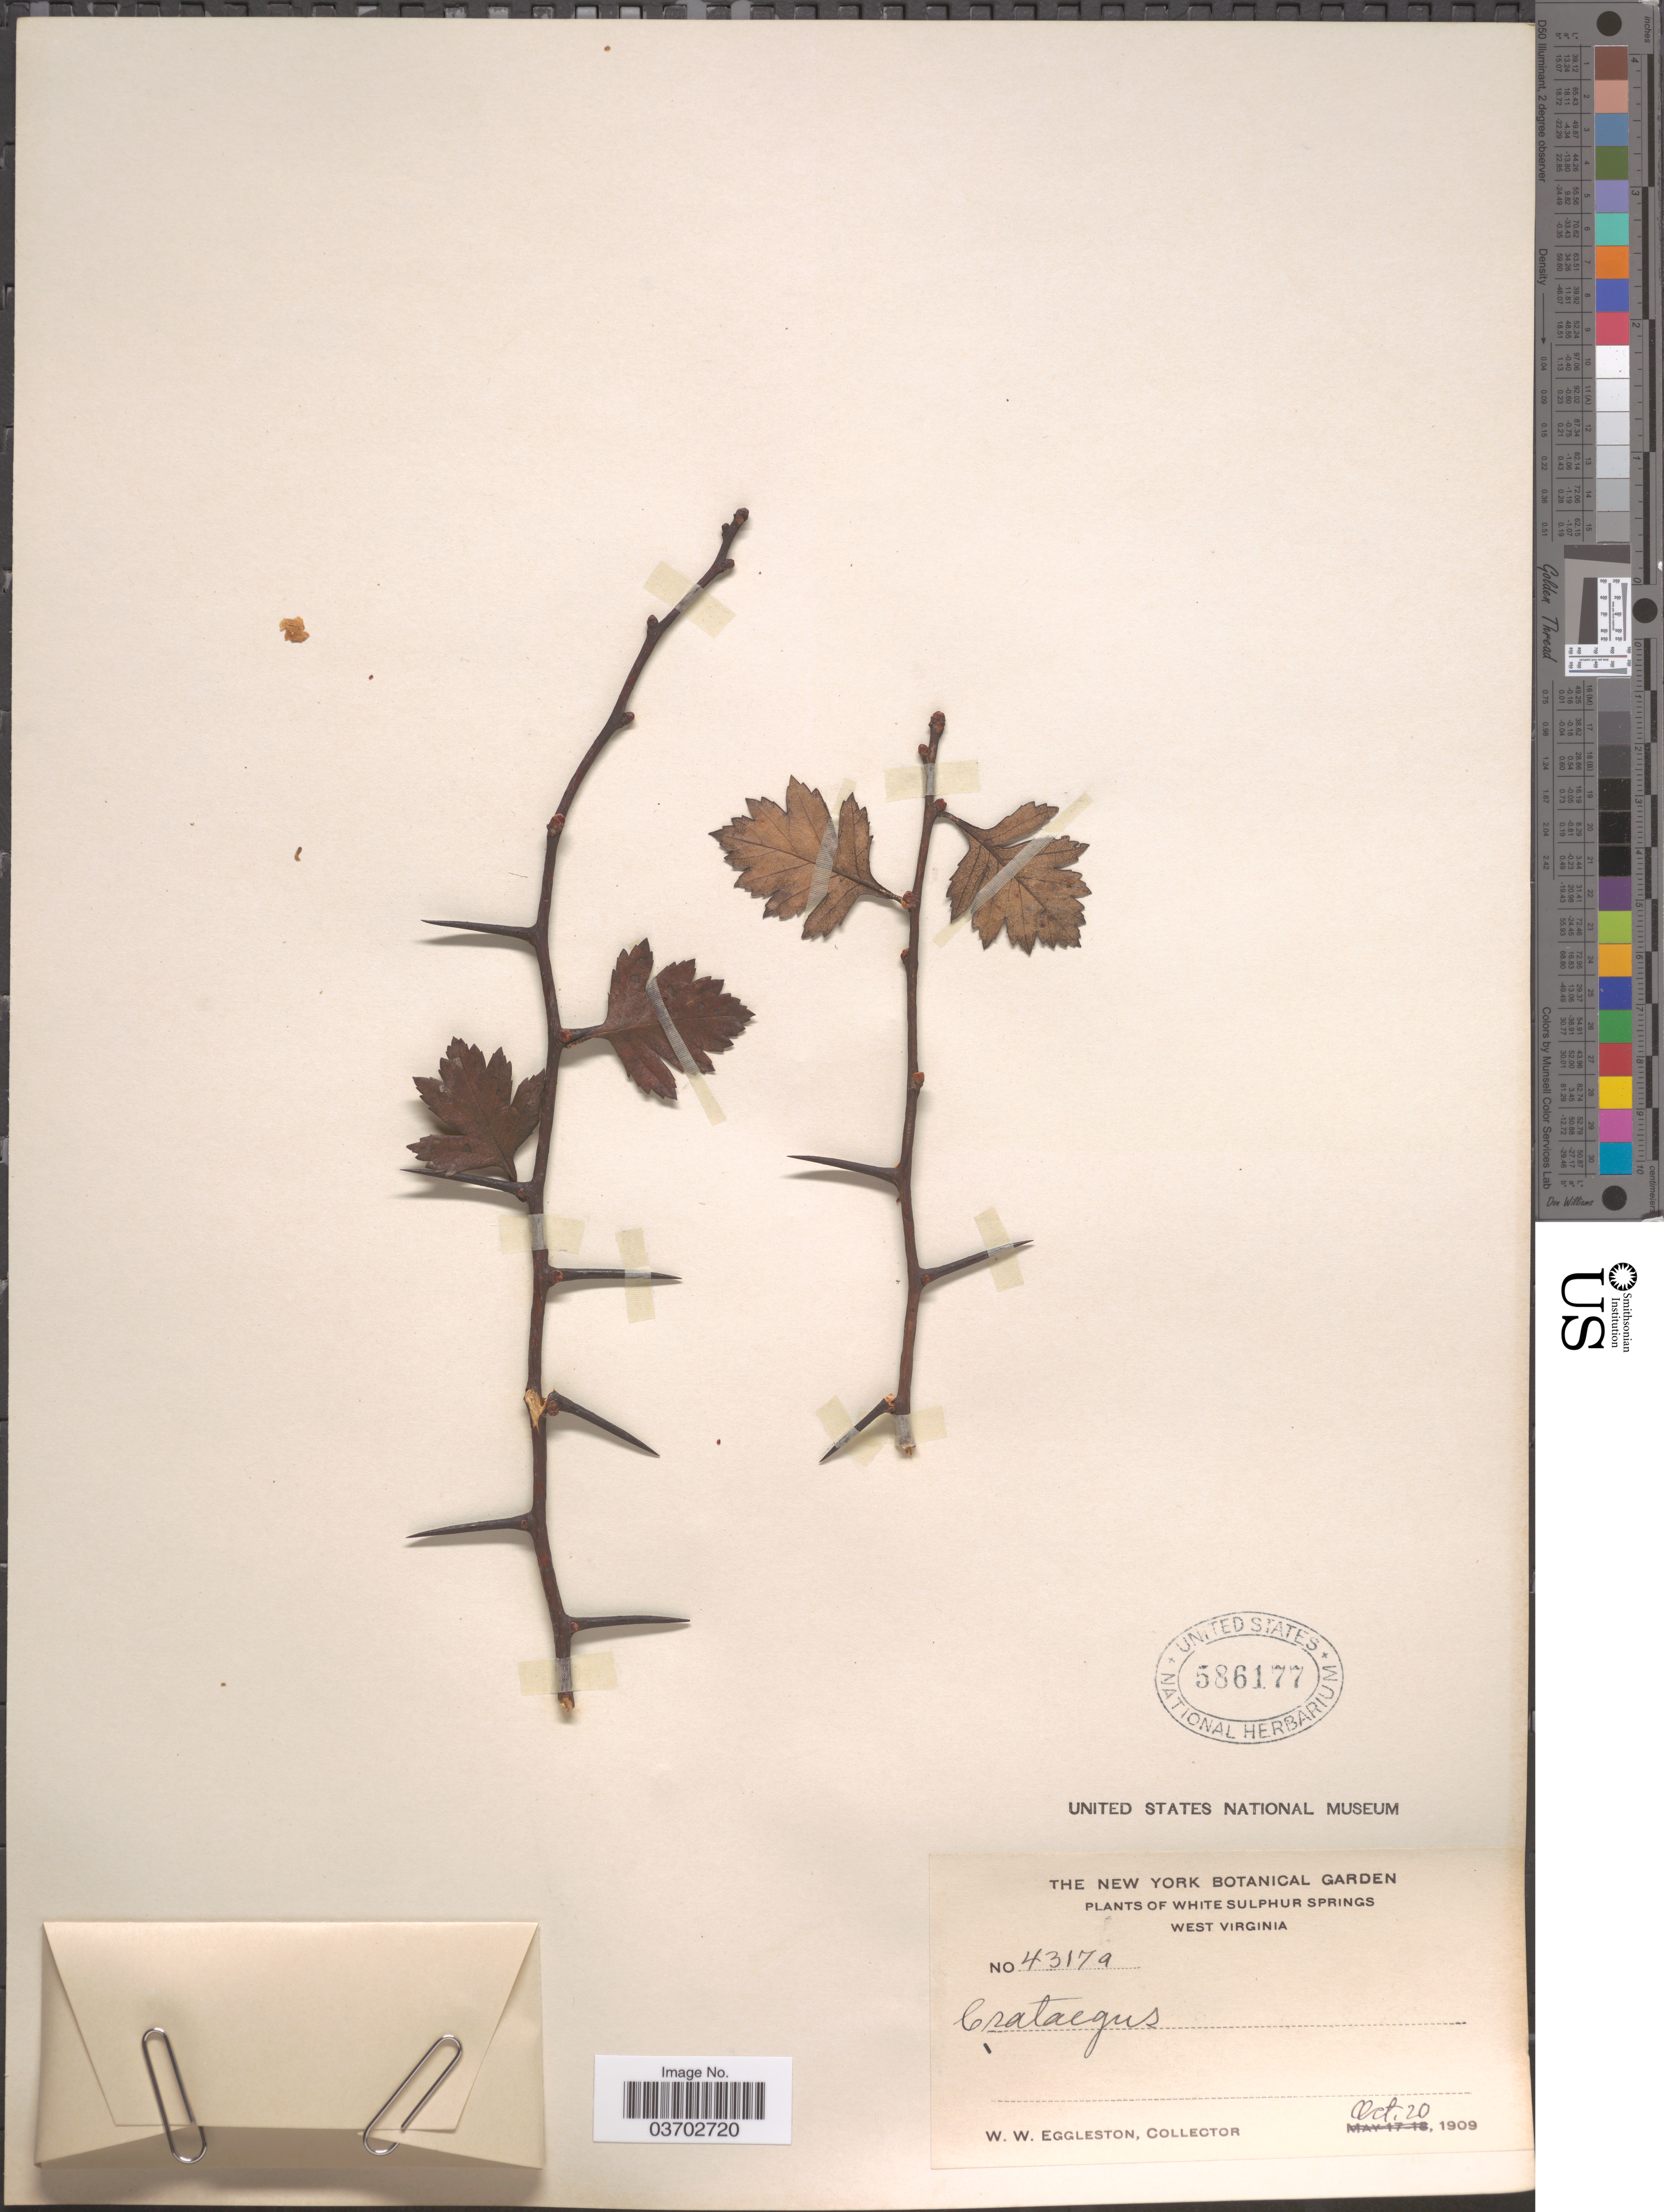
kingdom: Plantae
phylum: Tracheophyta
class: Magnoliopsida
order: Rosales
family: Rosaceae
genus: Crataegus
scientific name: Crataegus sp.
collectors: W. W. Eggleston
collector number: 4317a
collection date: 1909-10-20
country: United States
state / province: West Virginia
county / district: Greenbrier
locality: White Sulphur Springs.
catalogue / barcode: US 586177